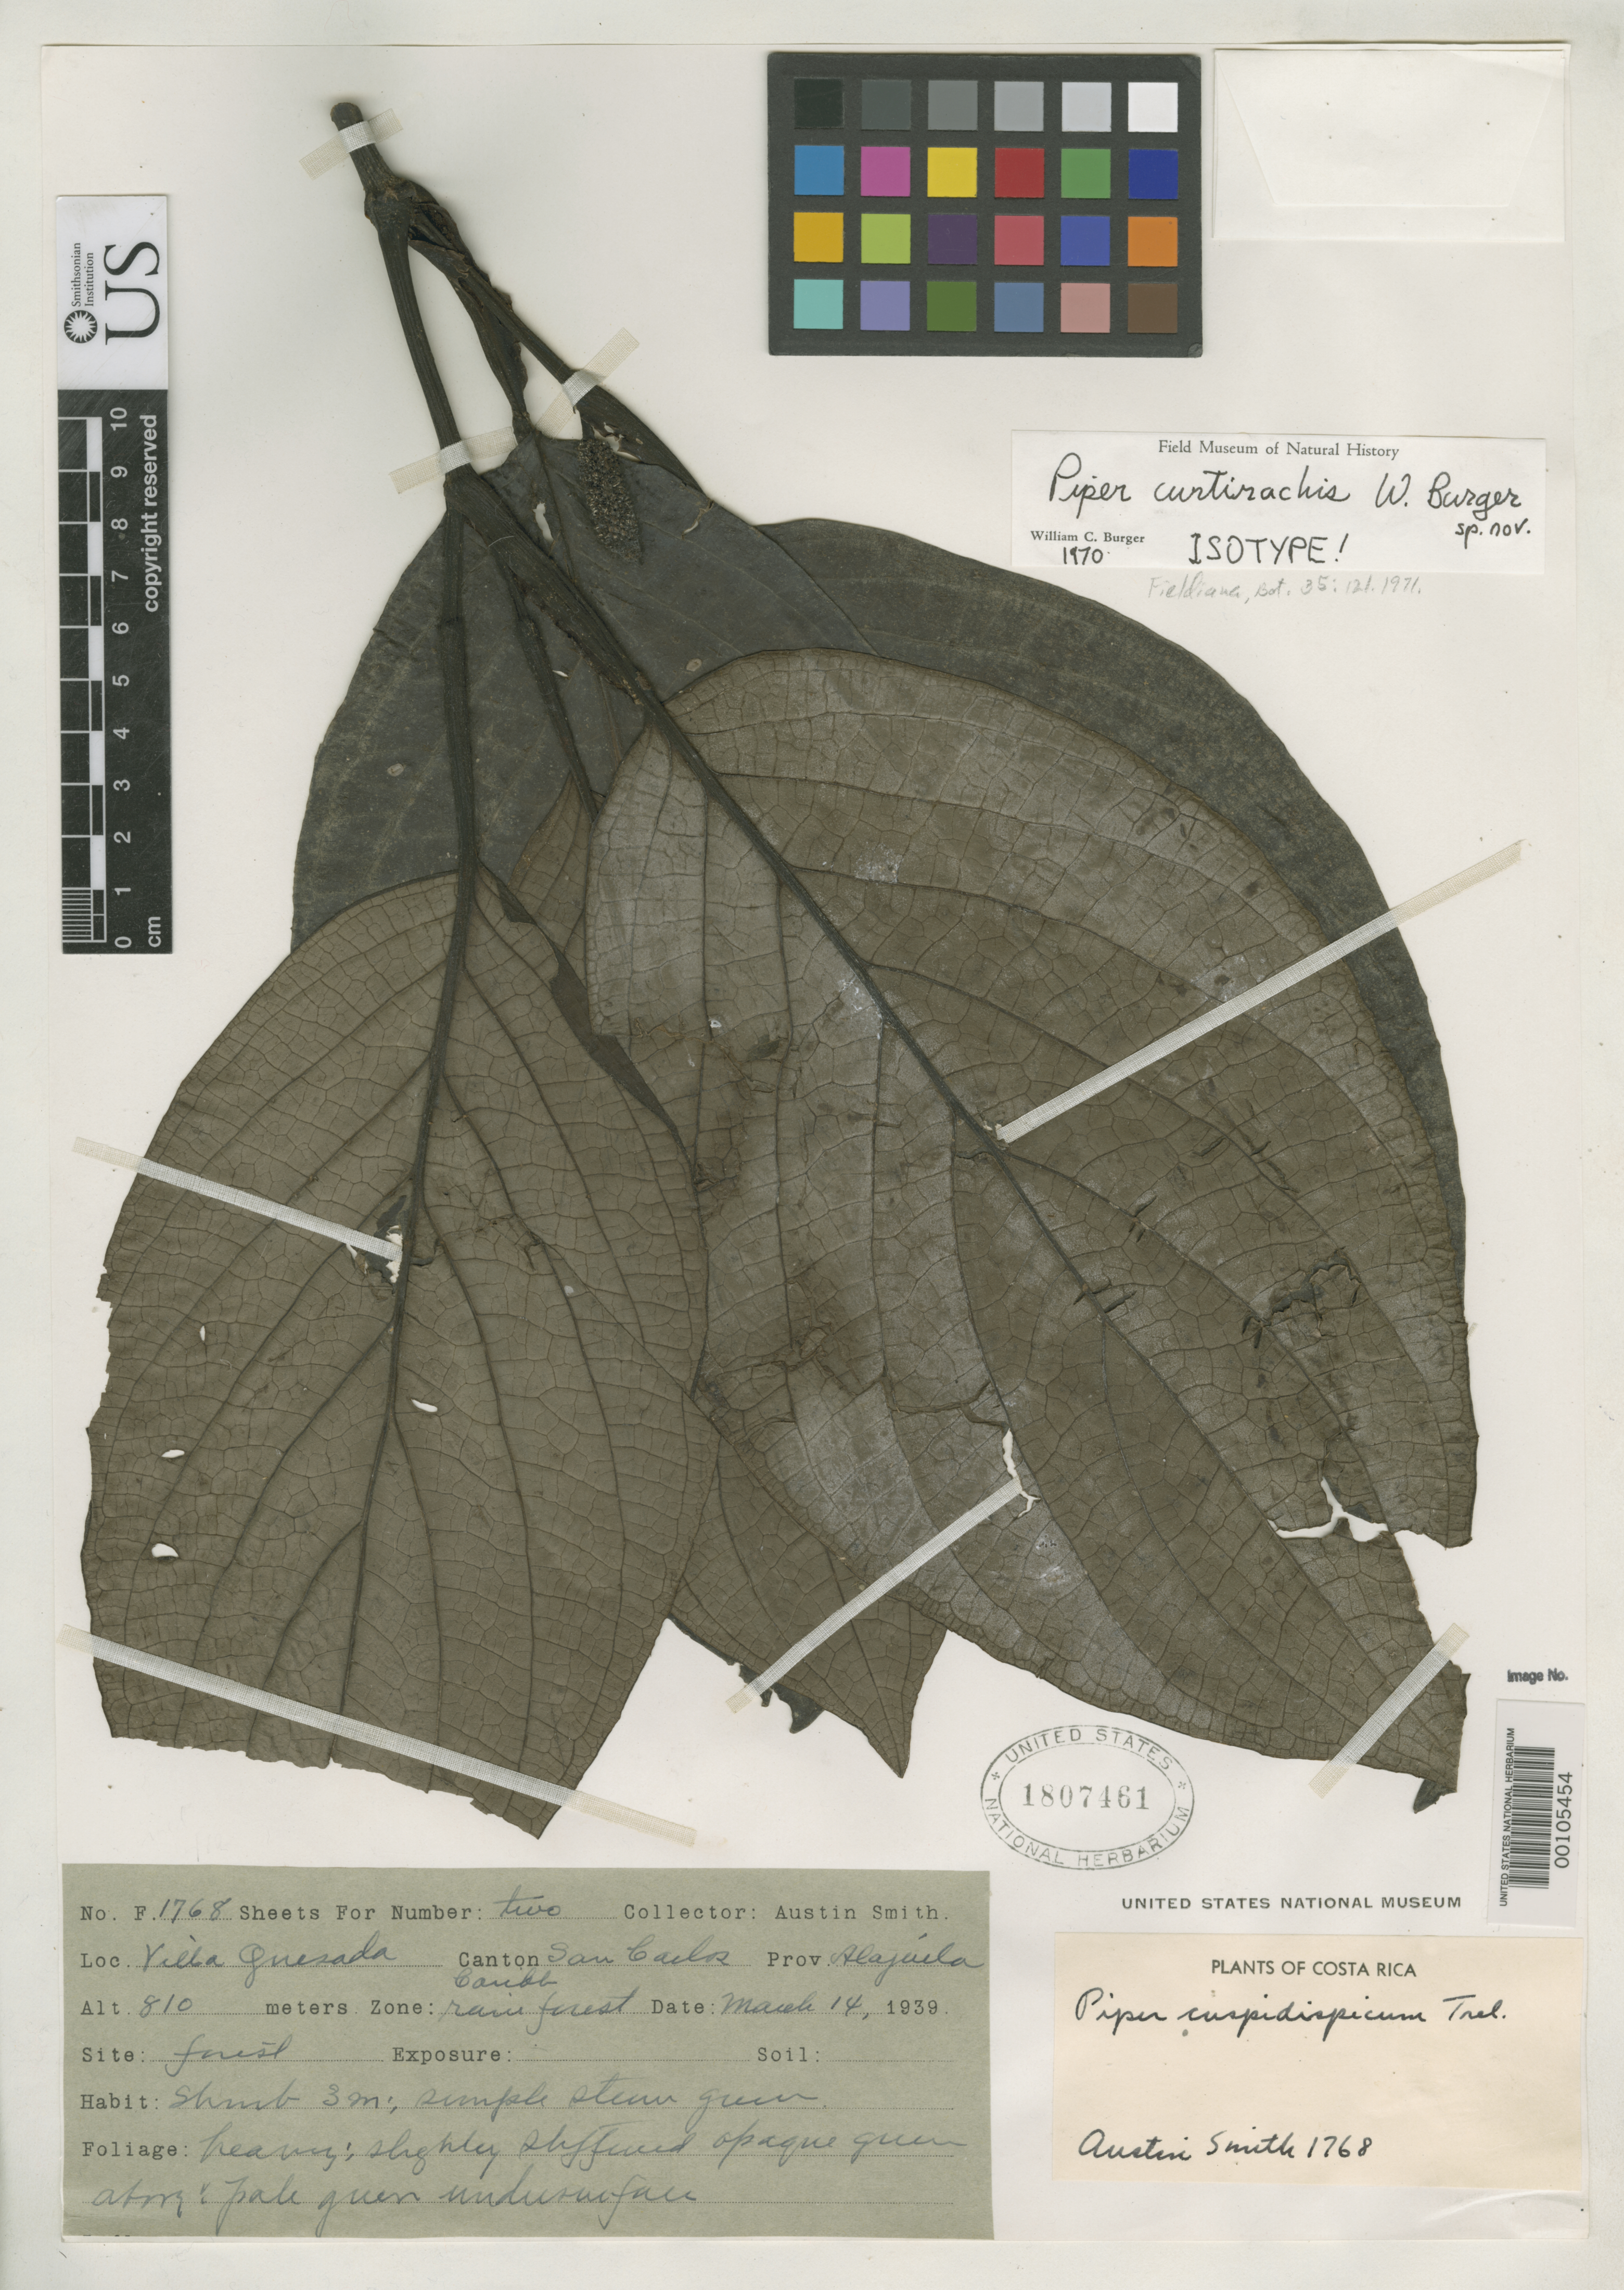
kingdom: Plantae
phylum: Tracheophyta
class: Magnoliopsida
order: Piperales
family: Piperaceae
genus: Piper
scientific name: Piper curtirachis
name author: W.C. Burger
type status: Isotype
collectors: Aust P. Smith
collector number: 1768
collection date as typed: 14 Mar 1939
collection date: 1939-03-14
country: Costa Rica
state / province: Alajuela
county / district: San Carlos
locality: Villa Quesada.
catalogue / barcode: US 1807461